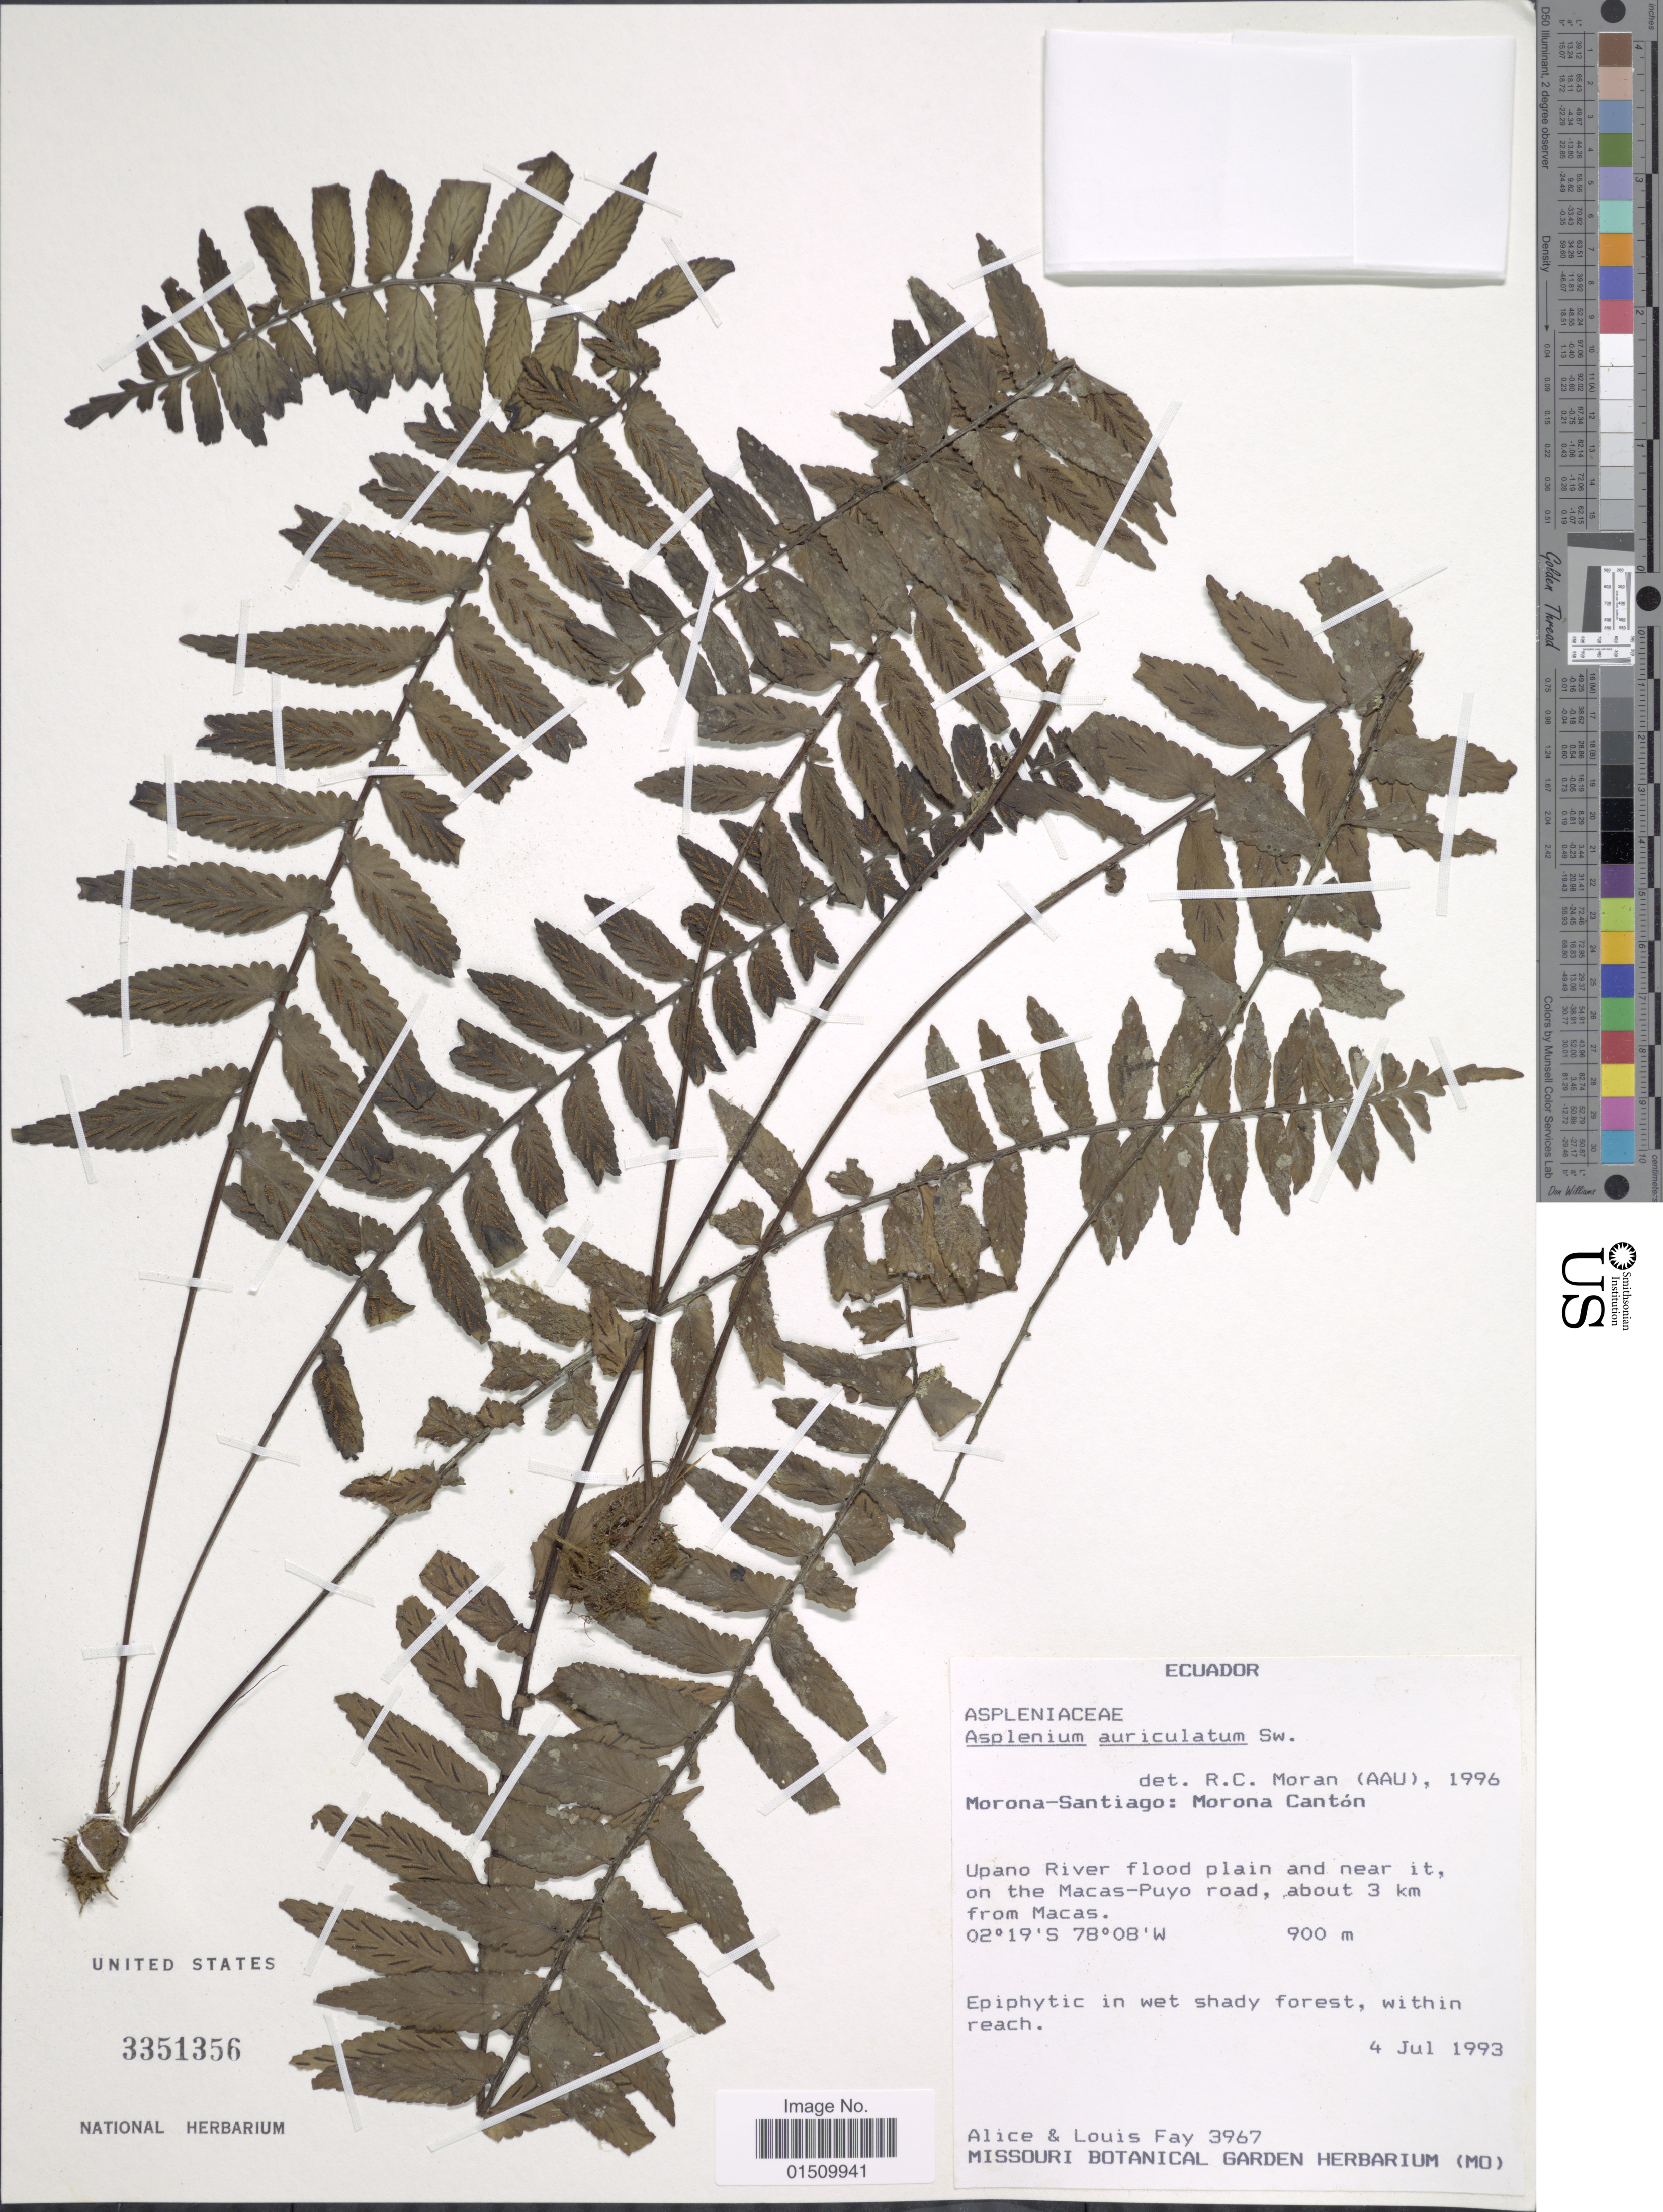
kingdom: Plantae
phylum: Tracheophyta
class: Polypodiopsida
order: Polypodiales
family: Aspleniaceae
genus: Asplenium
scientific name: Asplenium auriculatum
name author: Sw.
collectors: A. Fay & L. Fay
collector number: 3976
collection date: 1993-07-04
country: Ecuador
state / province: Morona-Santiago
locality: Ecuador, Morona Canton, Upano River flood plain and near it, on the Macas-Puyo road, about 3km from Macas.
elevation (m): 900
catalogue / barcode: US 3351356